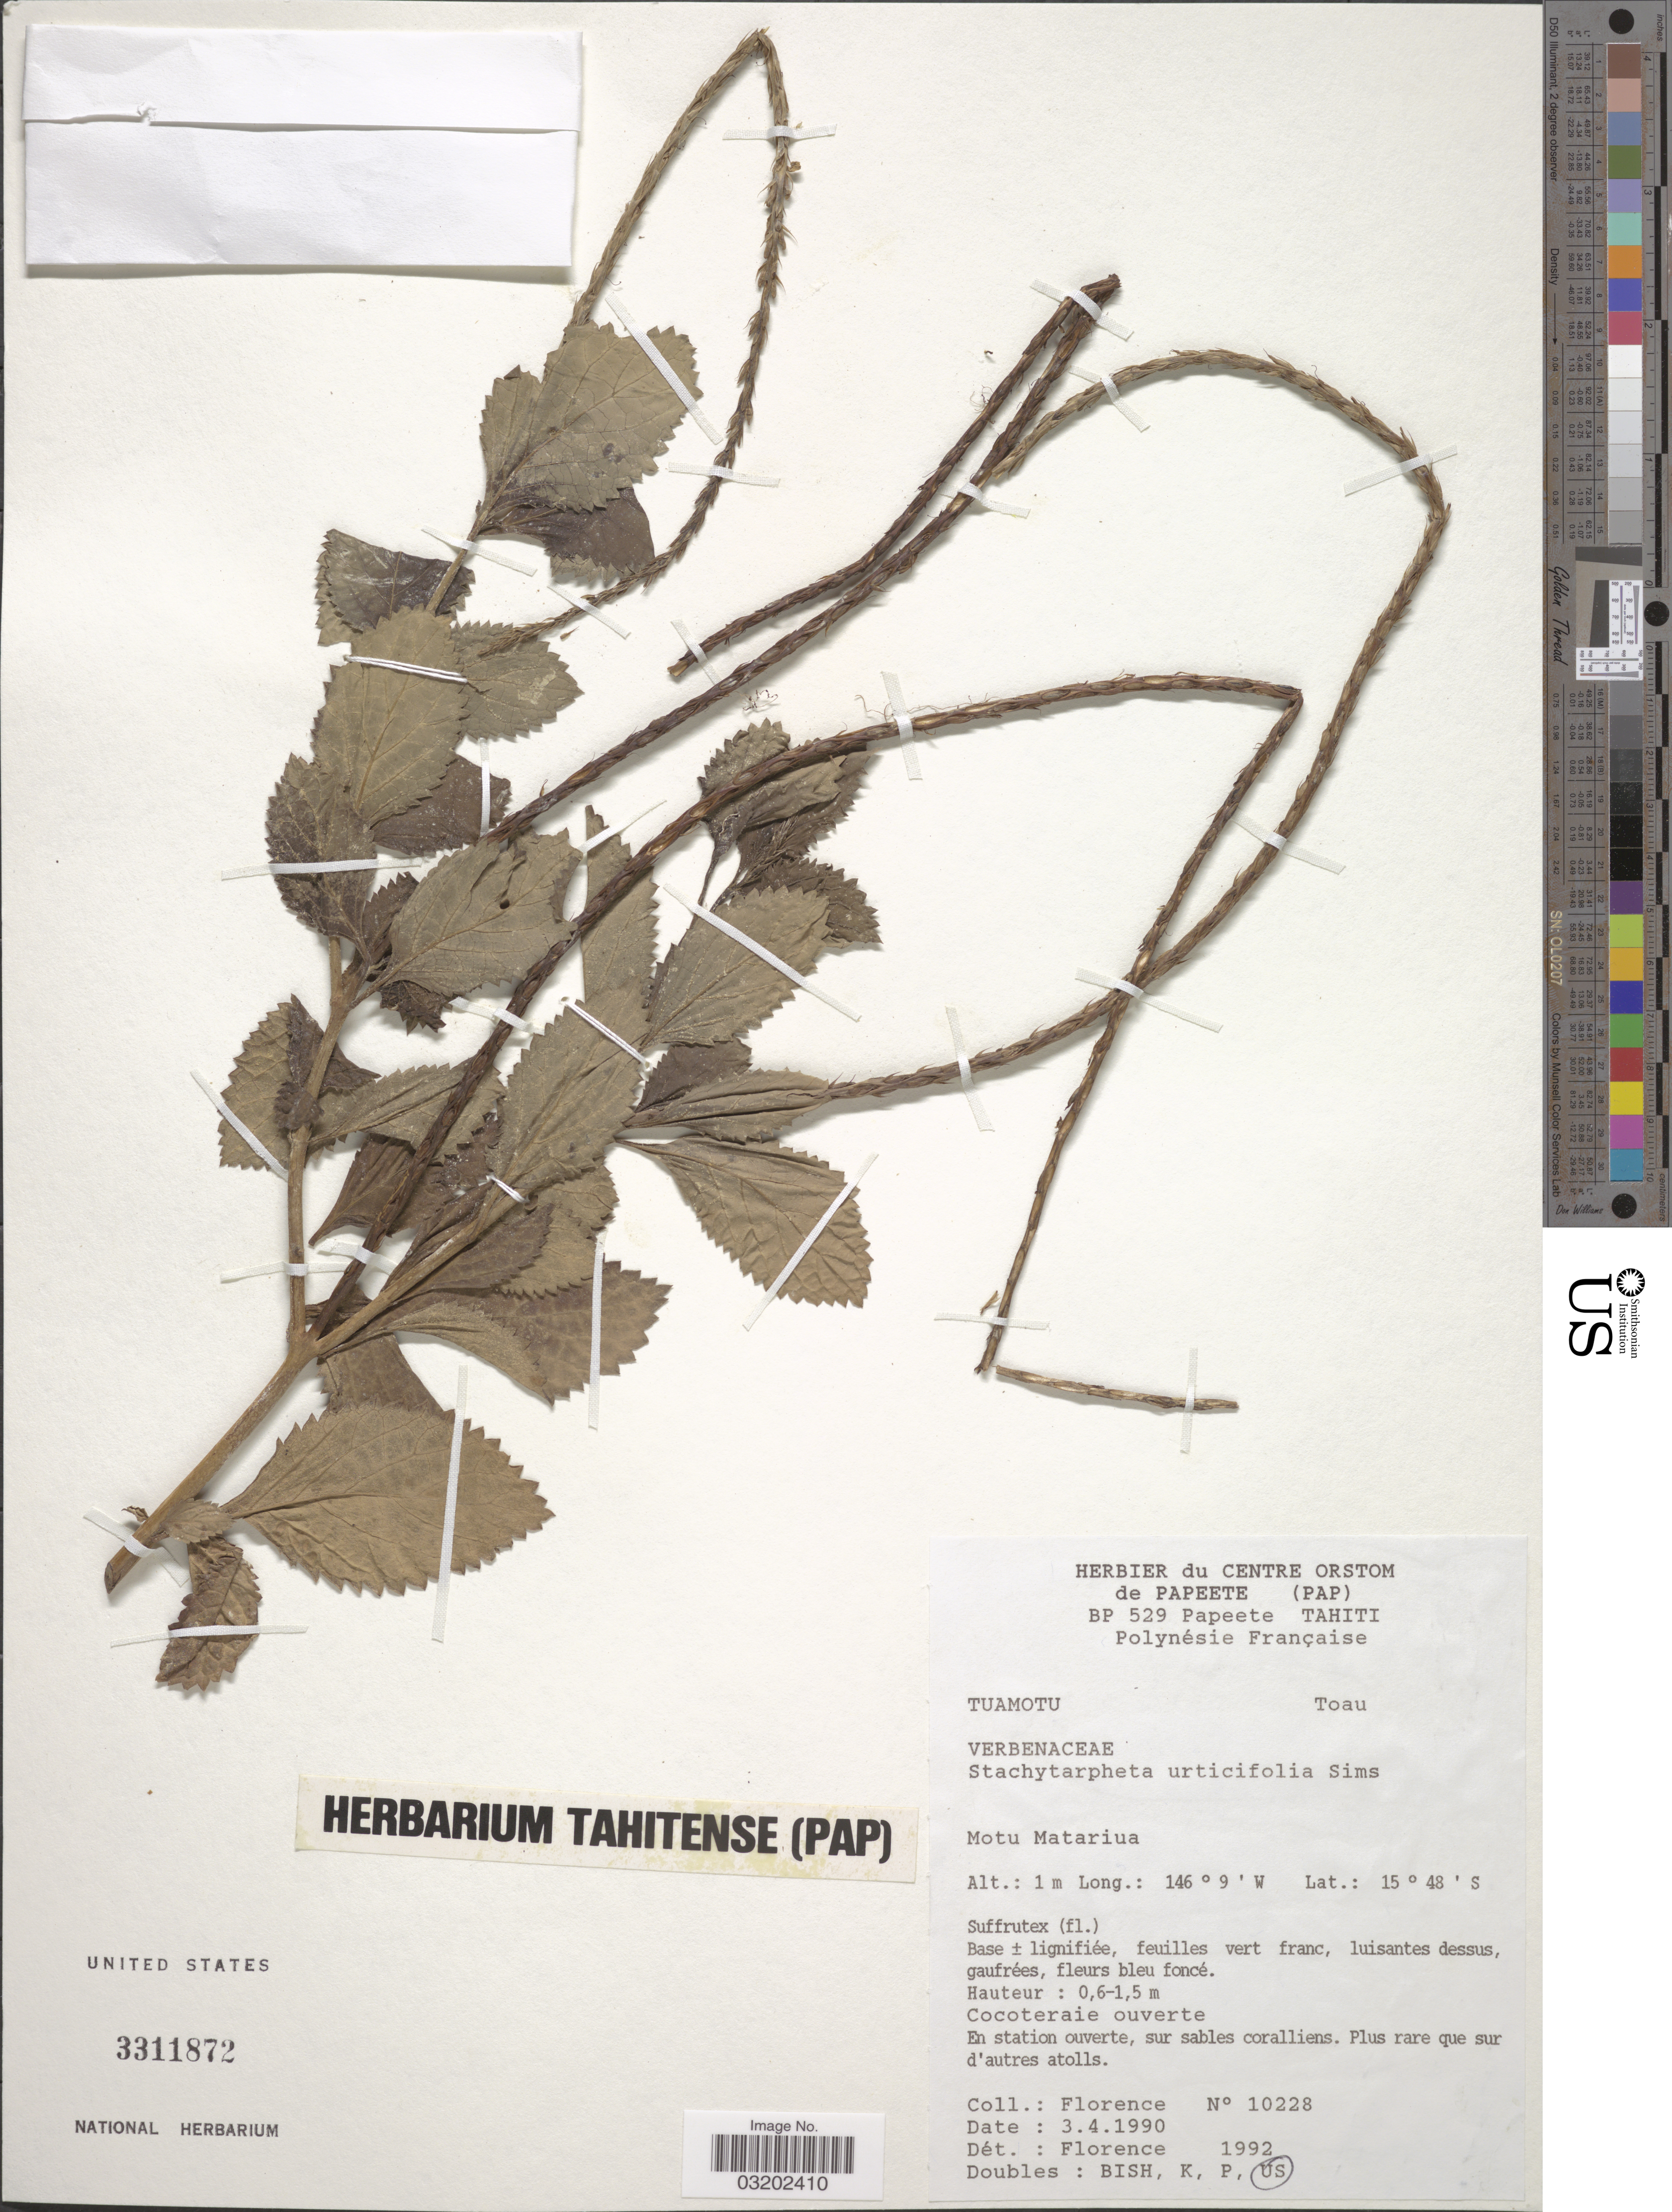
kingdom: Plantae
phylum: Tracheophyta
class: Magnoliopsida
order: Lamiales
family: Verbenaceae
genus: Stachytarpheta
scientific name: Stachytarpheta urticifolia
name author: Sims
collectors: -. Florence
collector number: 10228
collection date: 1990-04-03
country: French Polynesia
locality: Tuamotu, Toau. Motu Matariua.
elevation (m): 1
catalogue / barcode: US 3311872